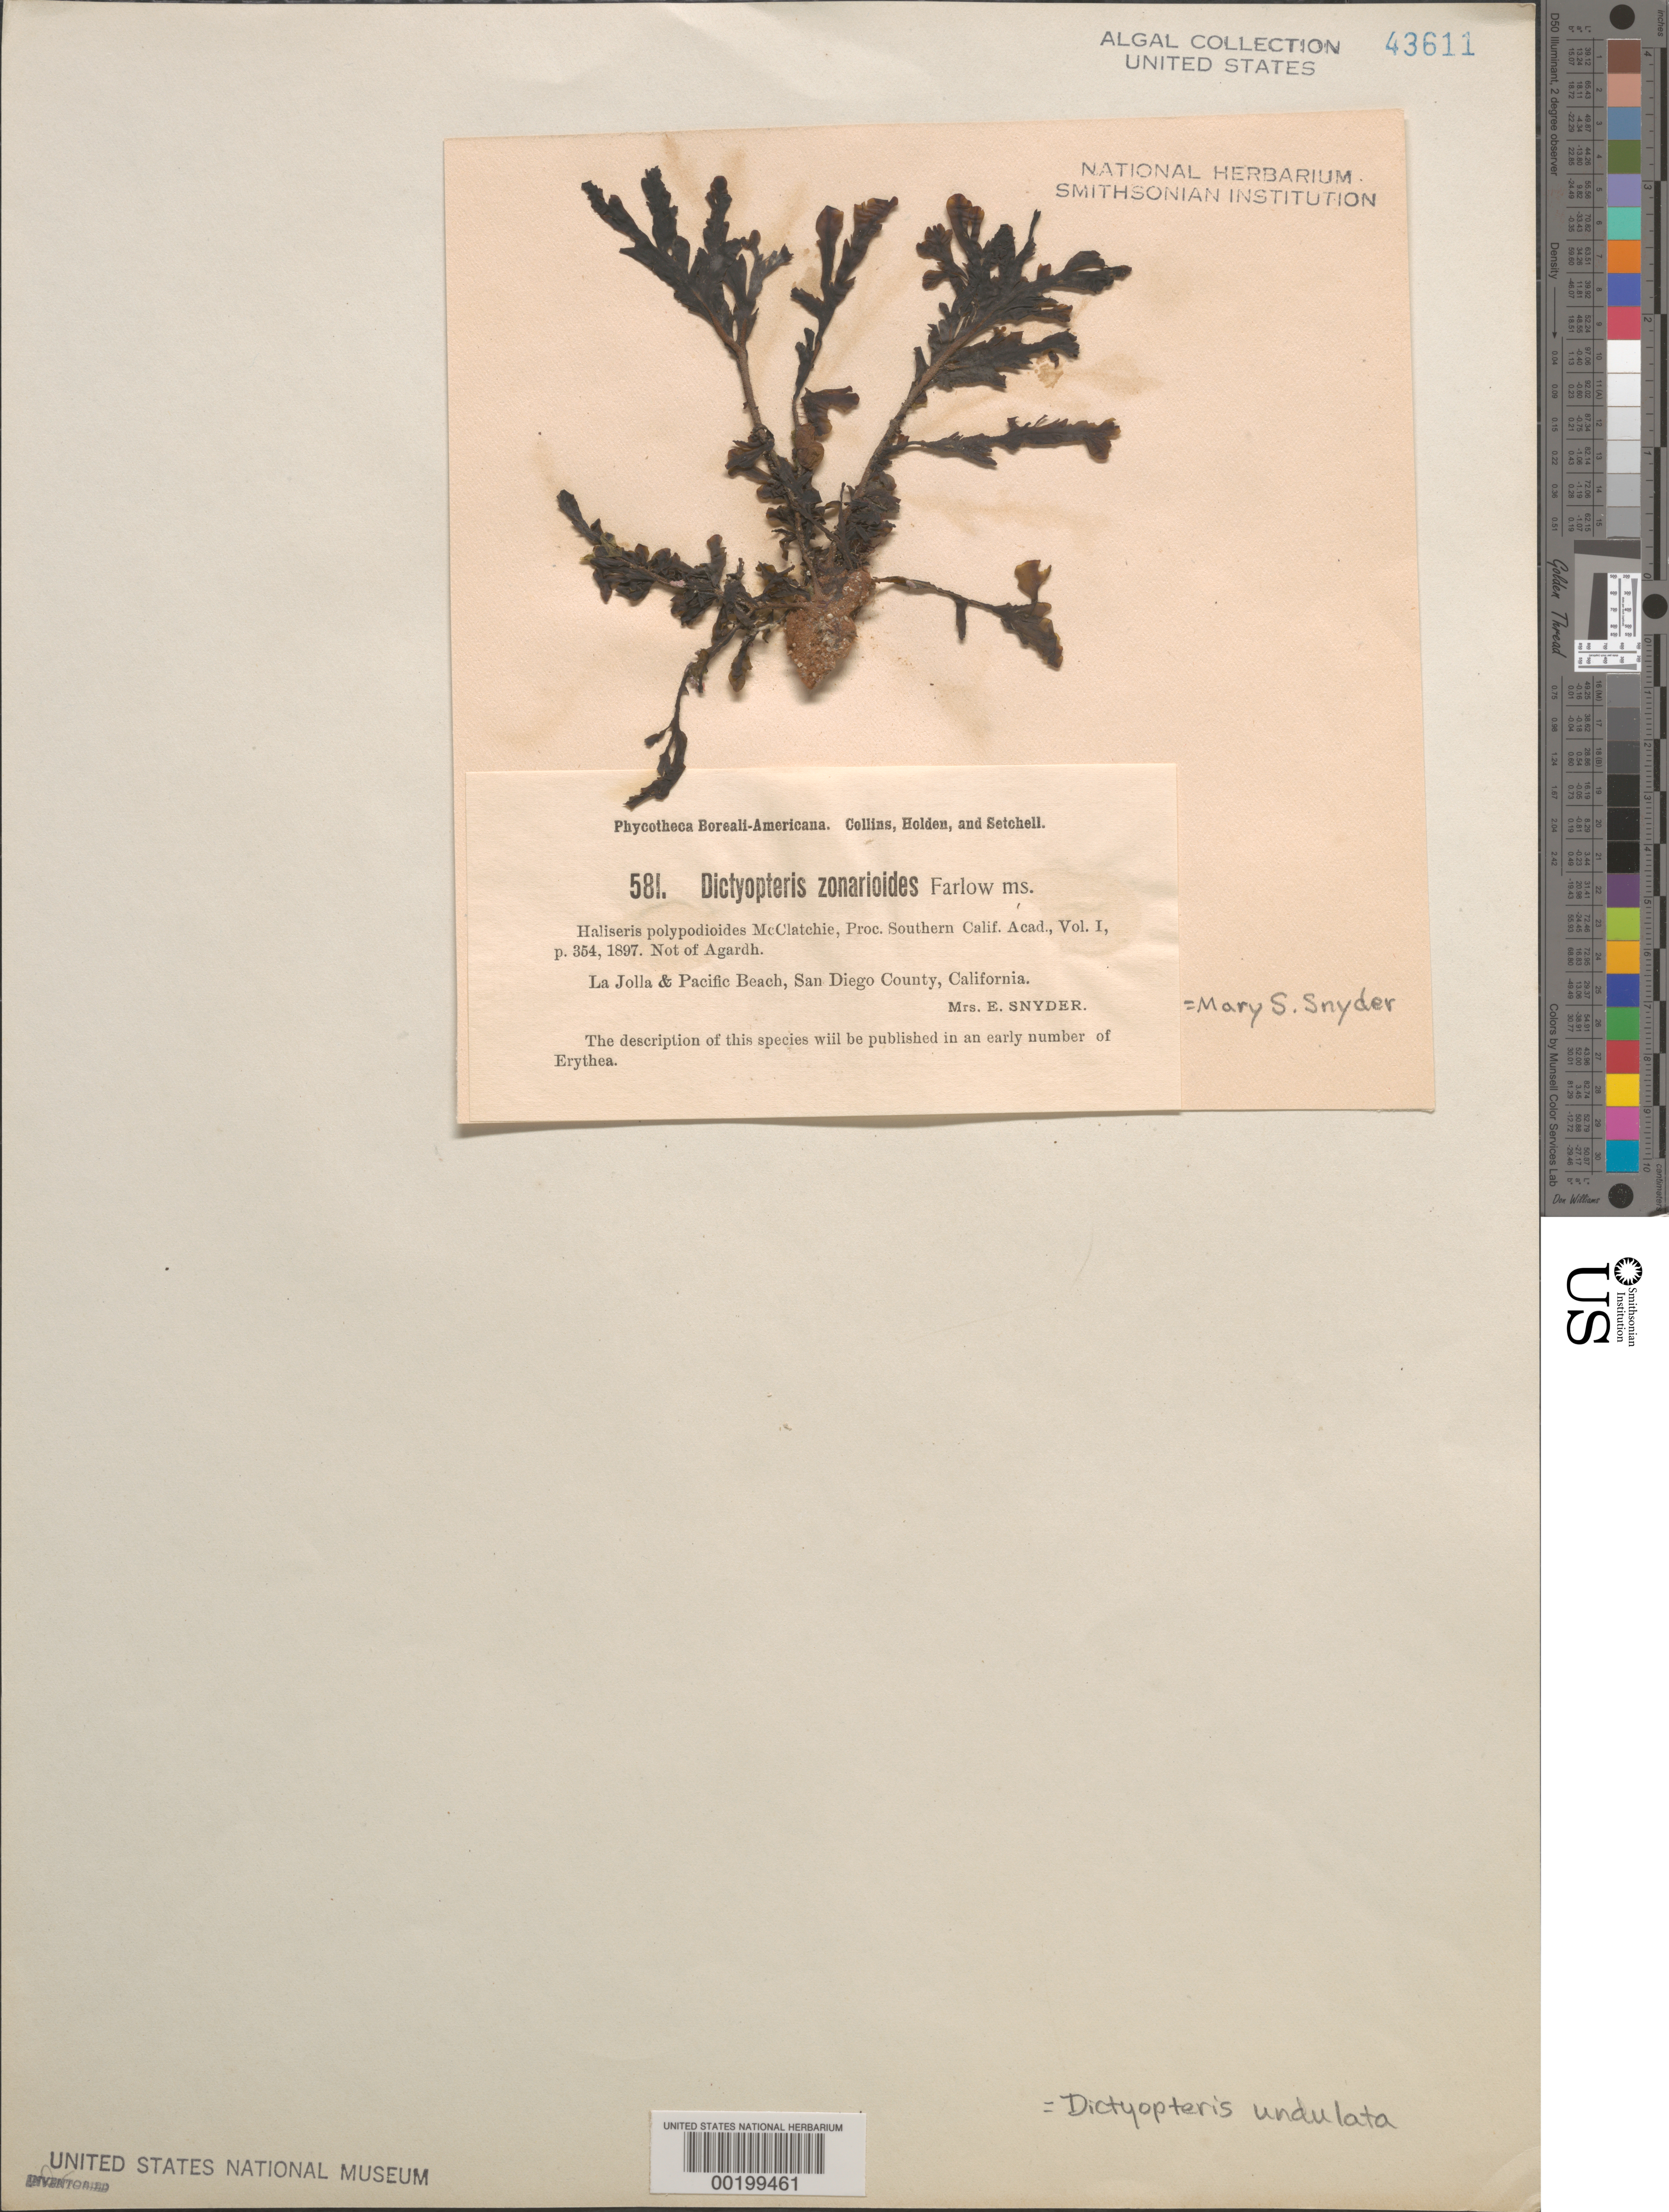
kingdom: Chromista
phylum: Ochrophyta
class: Phaeophyceae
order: Dictyotales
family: Dictyotaceae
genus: Dictyopteris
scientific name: Dictyopteris undulata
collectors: M. Snyder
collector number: PB-A 581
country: United States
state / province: California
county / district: San Diego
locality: La Jolla and Pacific Beach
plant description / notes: Collins, Holden & Setchell, Phycotheca Boreali-Americana, as Dictyopteris zonarioides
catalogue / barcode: US 43611